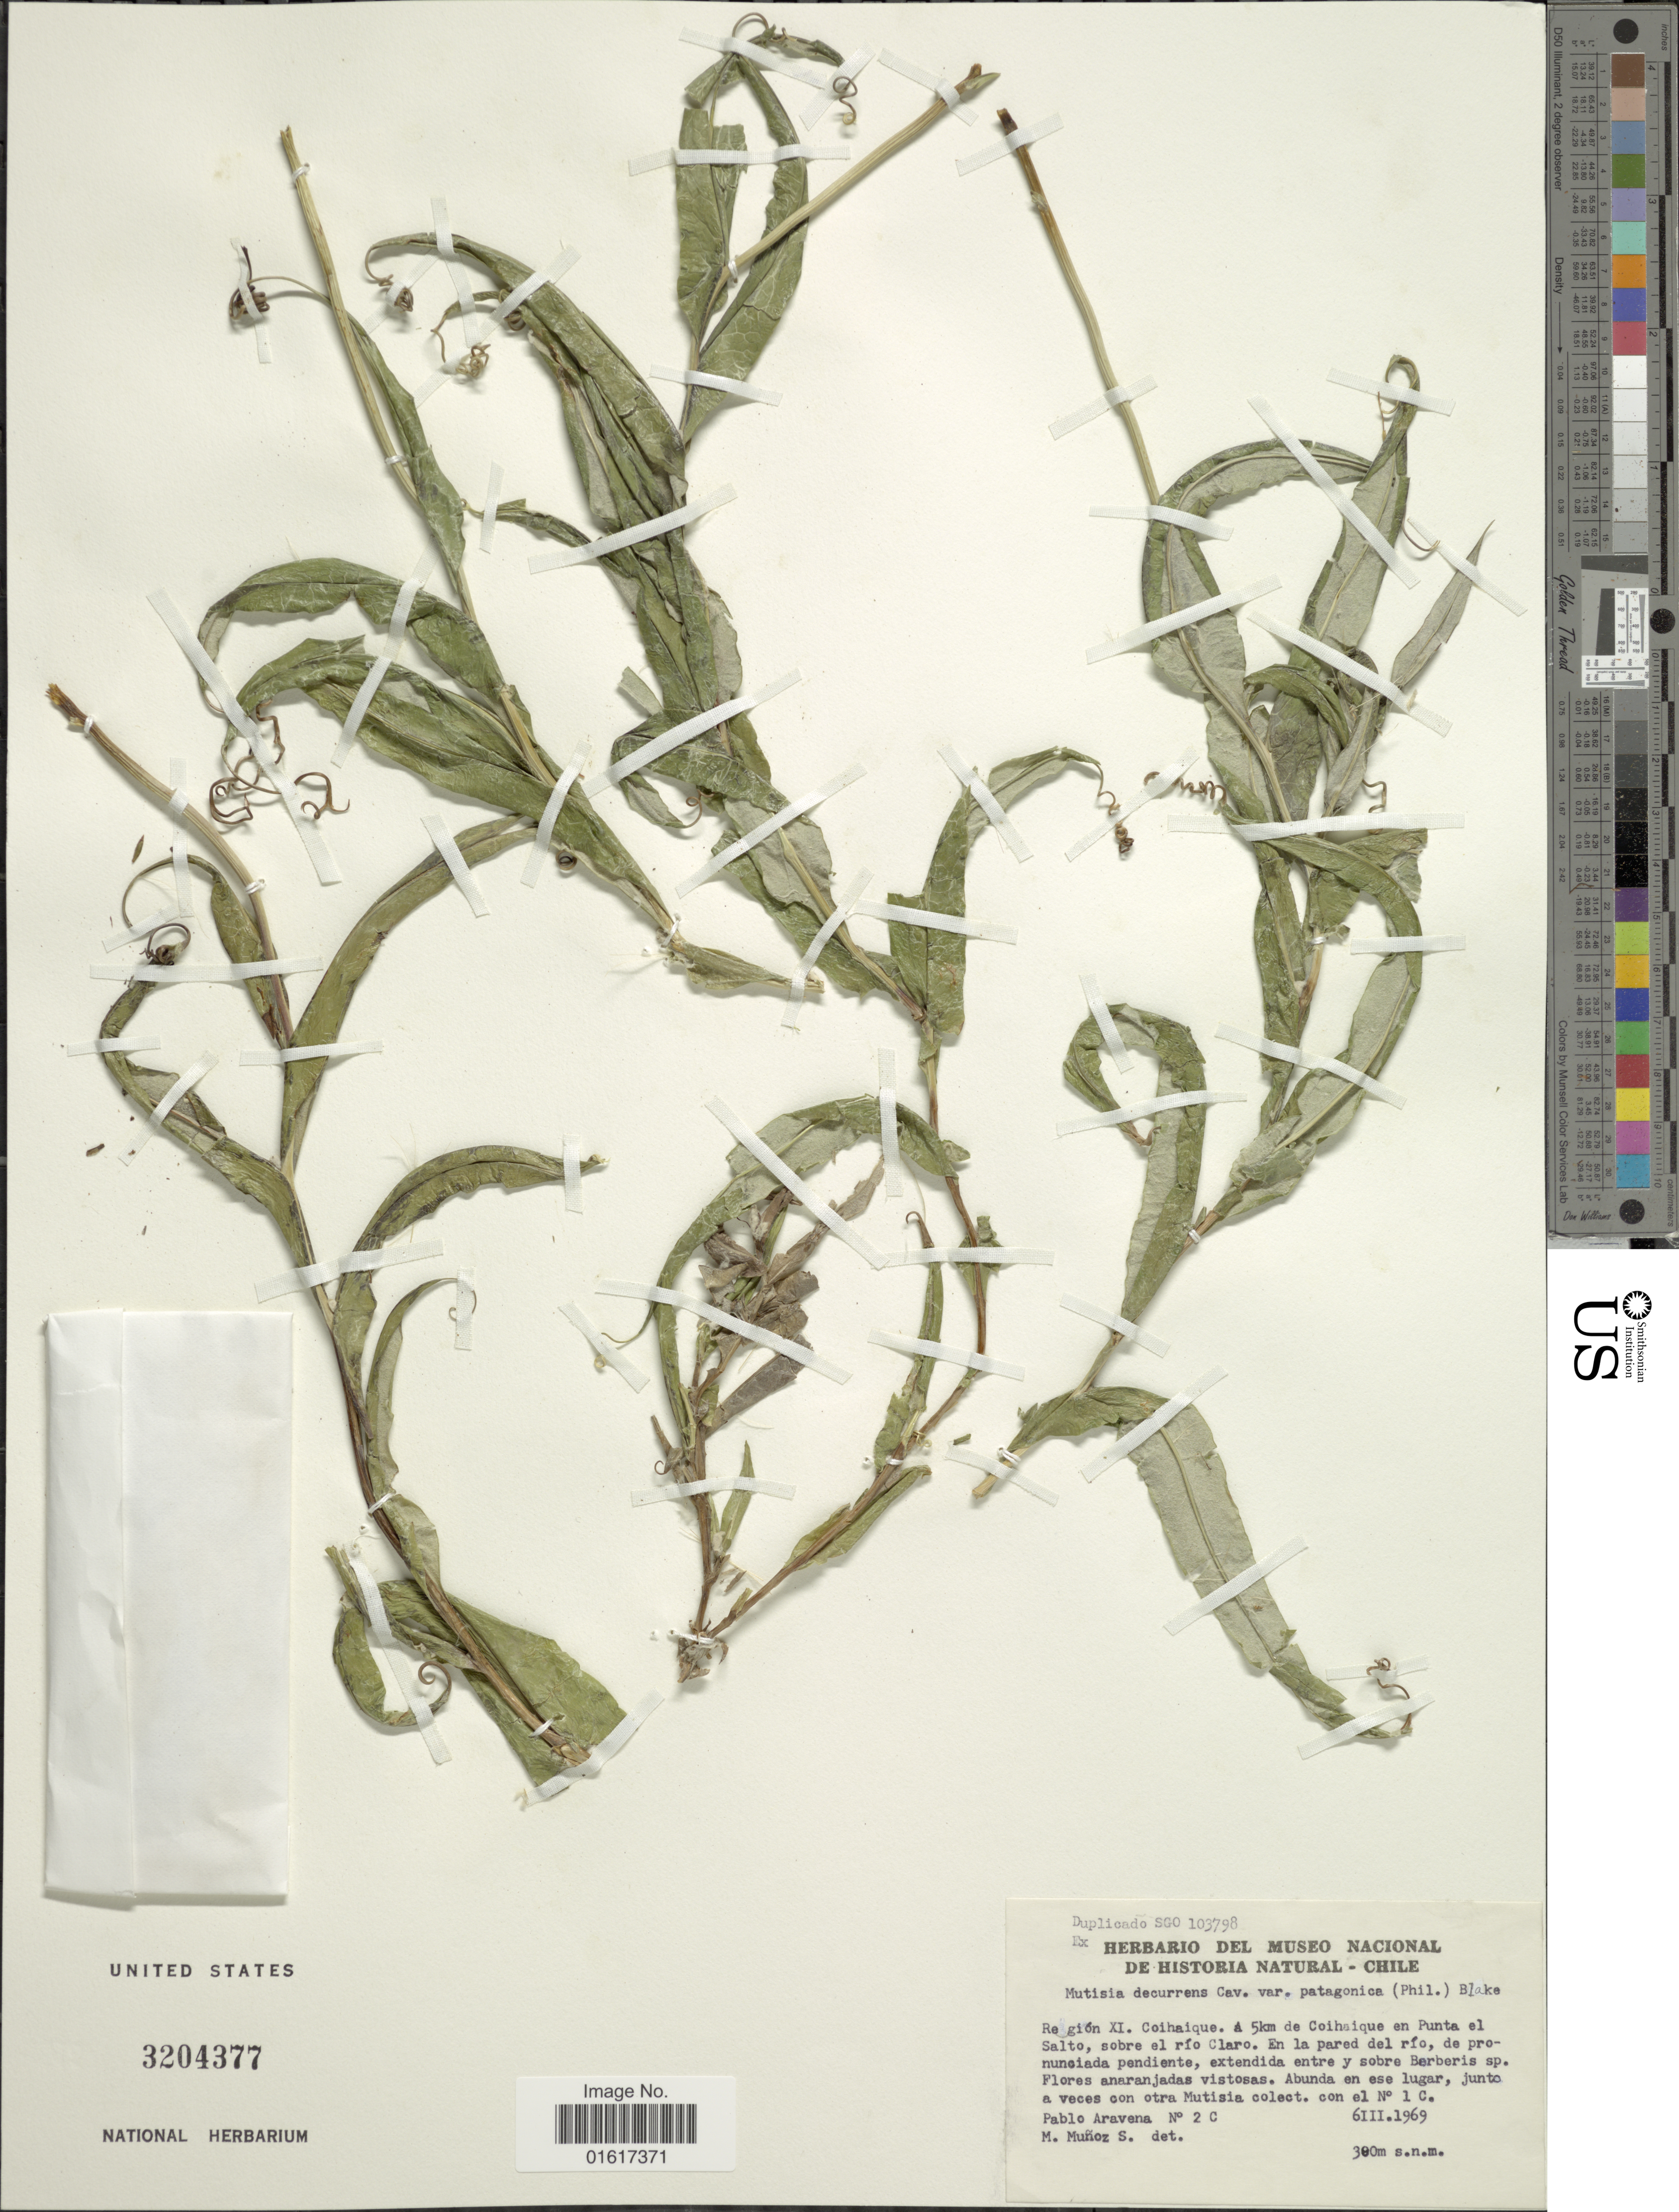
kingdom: Plantae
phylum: Tracheophyta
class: Magnoliopsida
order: Asterales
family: Asteraceae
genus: Mutisia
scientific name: Mutisia decurrens var. patagonica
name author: S.F. Blake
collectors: P. Aravena & M. Muñoz-Schick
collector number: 1c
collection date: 1969-03-06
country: Chile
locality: Región XI. Coihaique. á 5km de Coihaique en Punta el Salto, sobre el río Claro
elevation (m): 300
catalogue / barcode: US 3204377